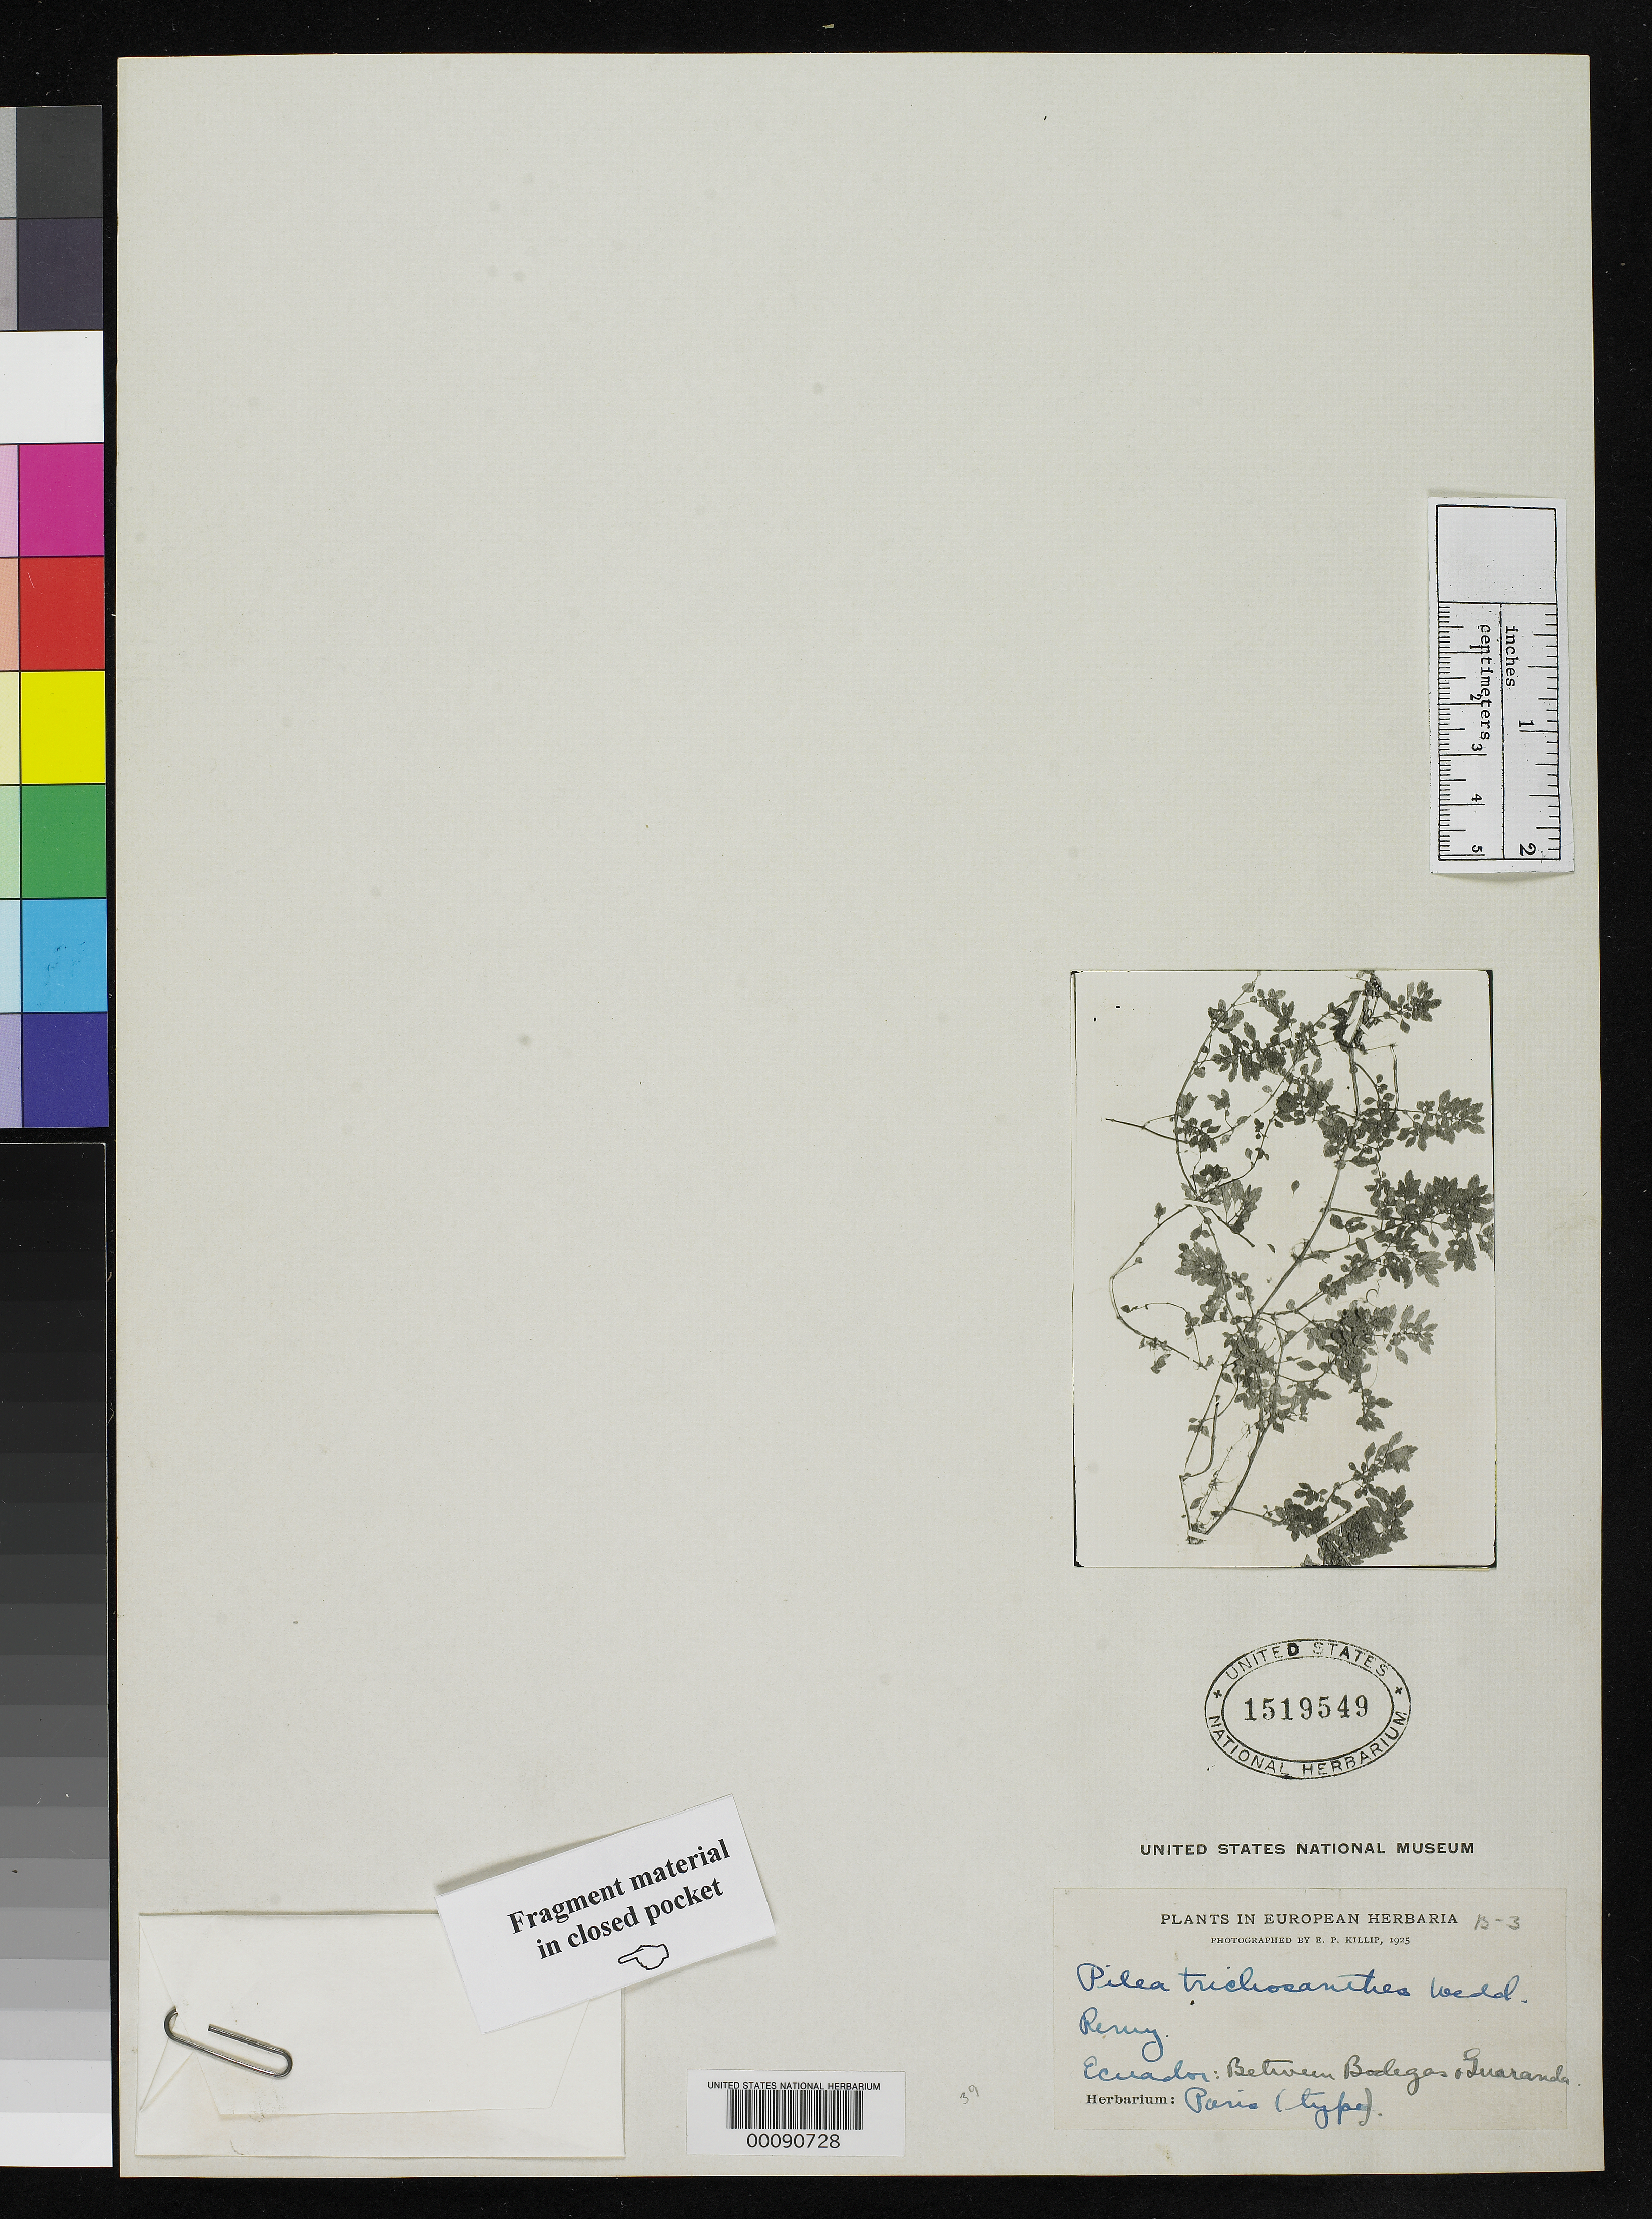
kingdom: Plantae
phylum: Tracheophyta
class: Magnoliopsida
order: Gentianales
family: Rubiaceae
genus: Erithalis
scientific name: Erithalis fruticosa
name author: L.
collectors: P. Sintenis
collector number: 5046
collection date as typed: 08 Sep 1886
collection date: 1886-09-08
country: Puerto Rico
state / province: Yabucoa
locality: Yabucoa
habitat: in fruticetis ad Puerto de la Vaca.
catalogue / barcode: US 1390428-2